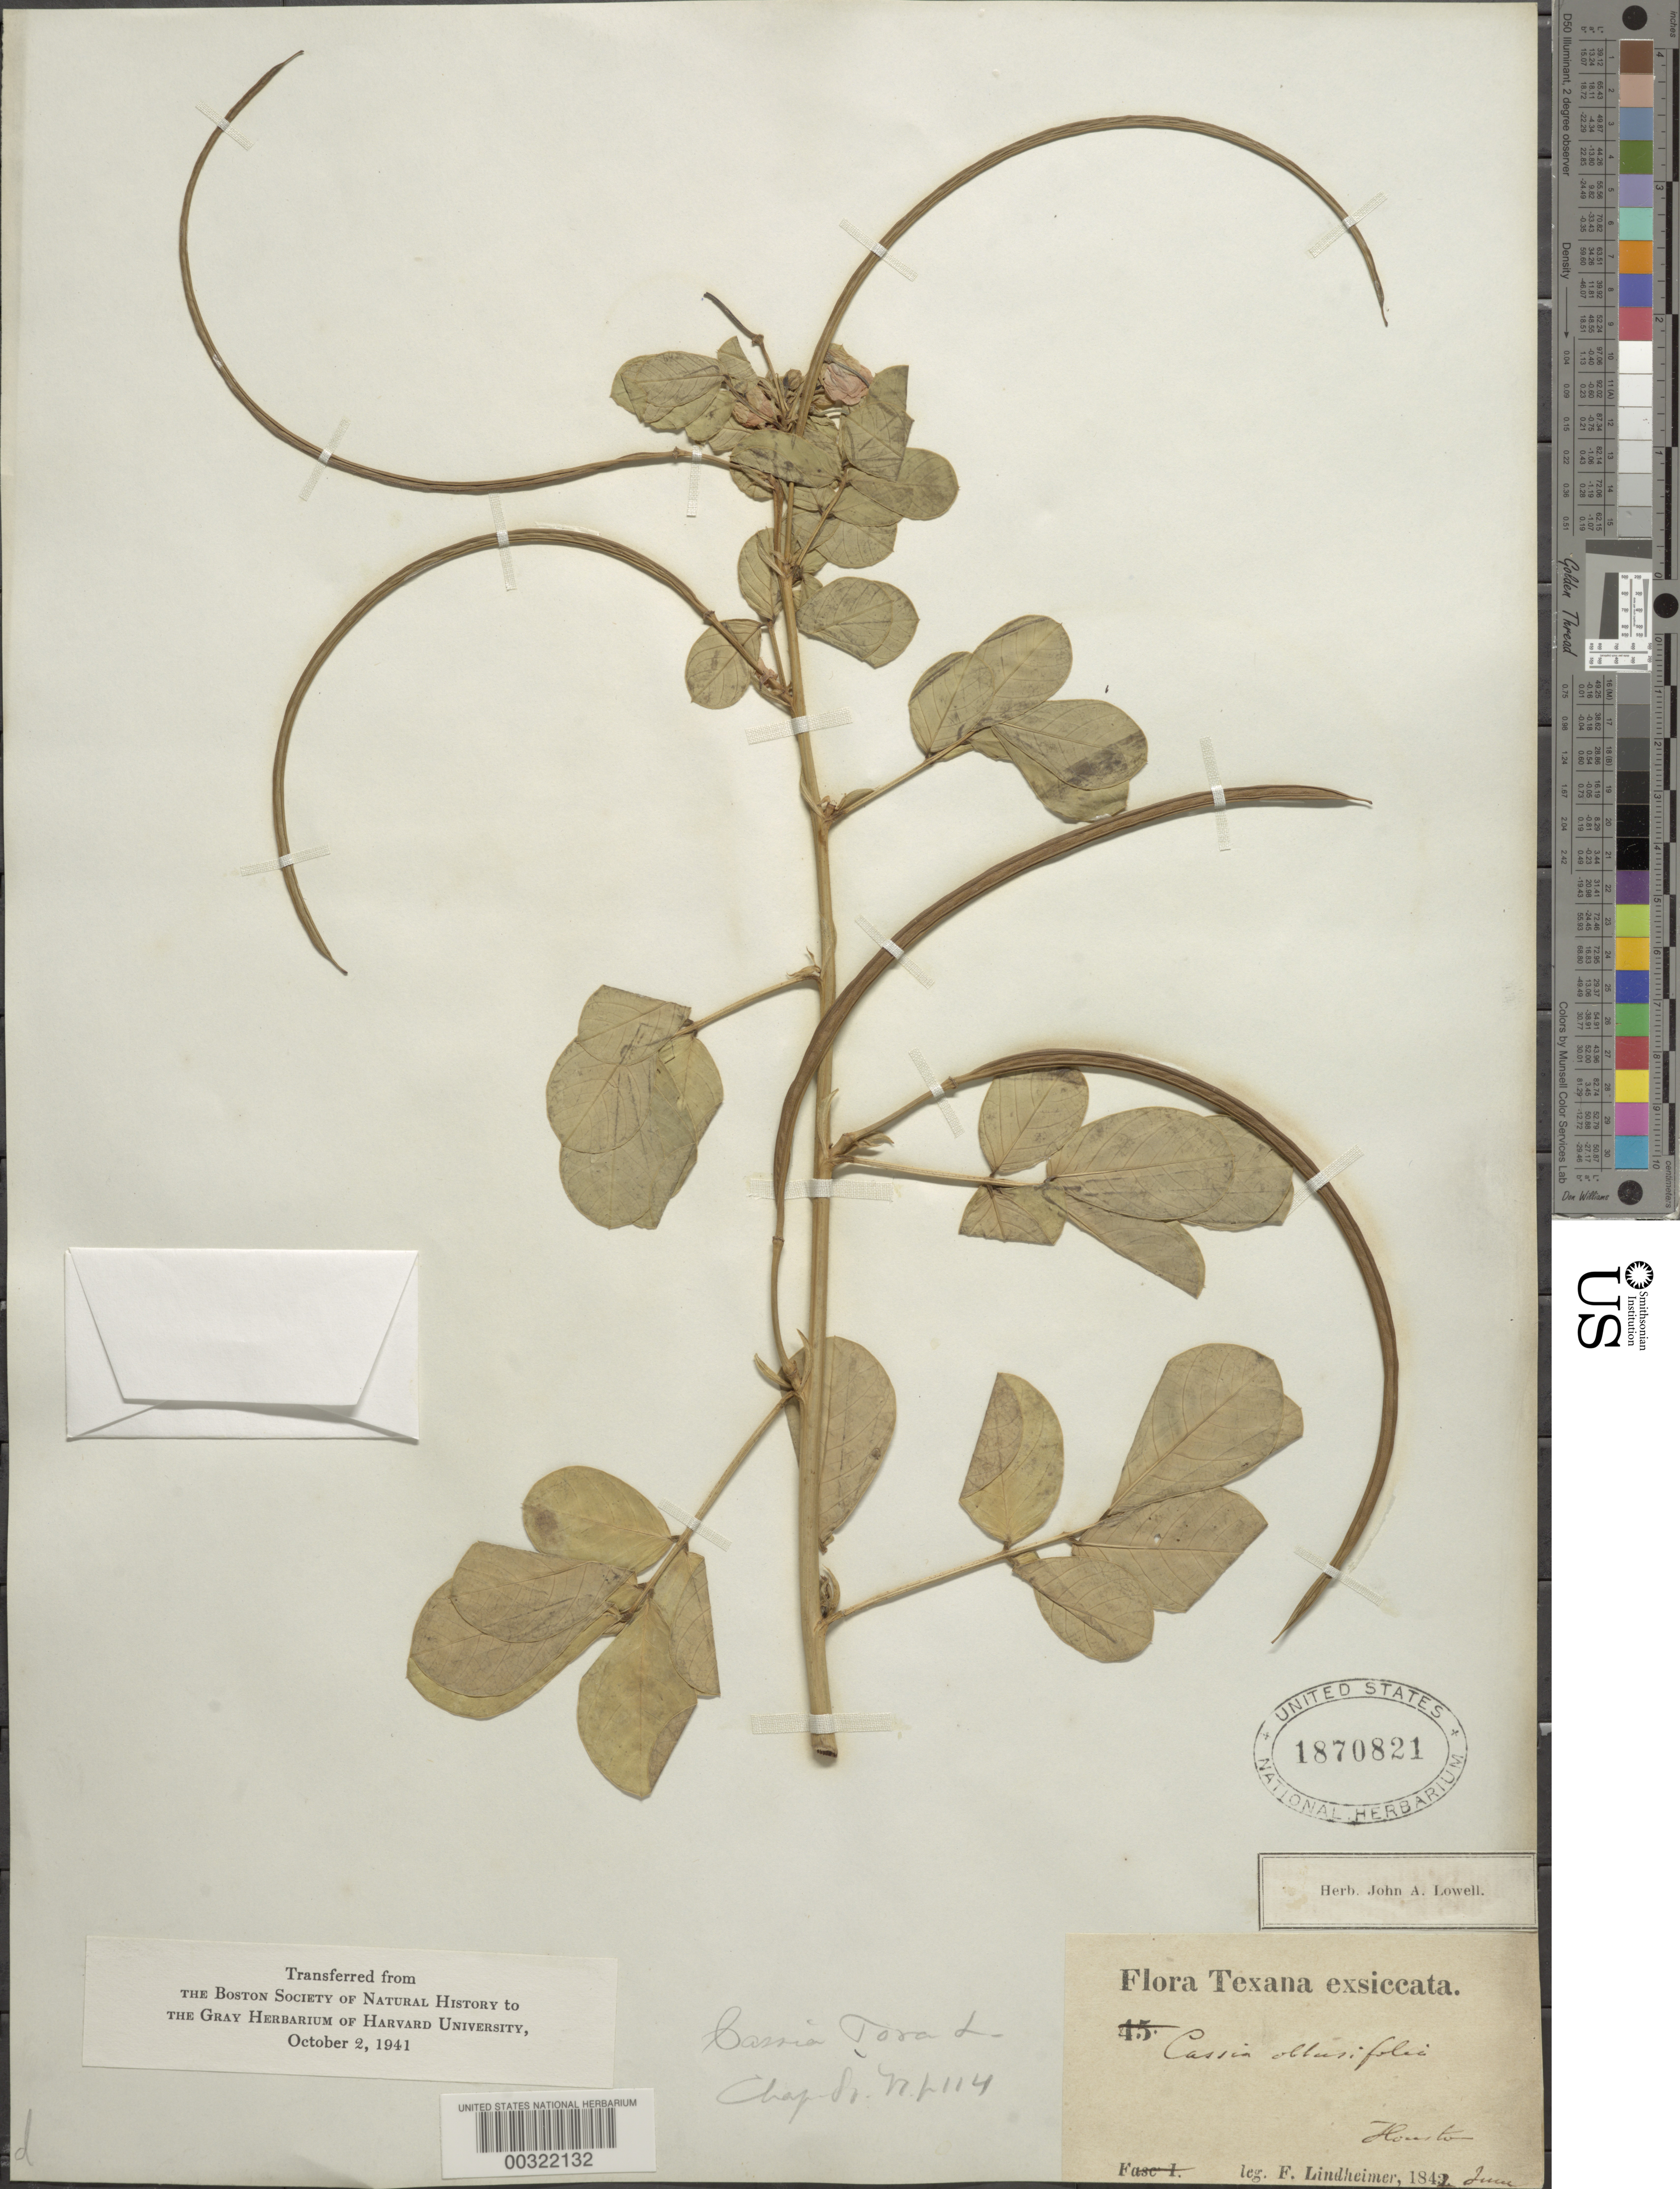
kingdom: Plantae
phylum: Tracheophyta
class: Magnoliopsida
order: Fabales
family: Fabaceae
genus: Senna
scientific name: Senna obtusifolia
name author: (L.) H.S. Irwin & Barneby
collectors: F. J. Lindheimer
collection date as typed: Jun 1842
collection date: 1842-06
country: United States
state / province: Texas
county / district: Harris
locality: Houston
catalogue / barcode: US 1870821